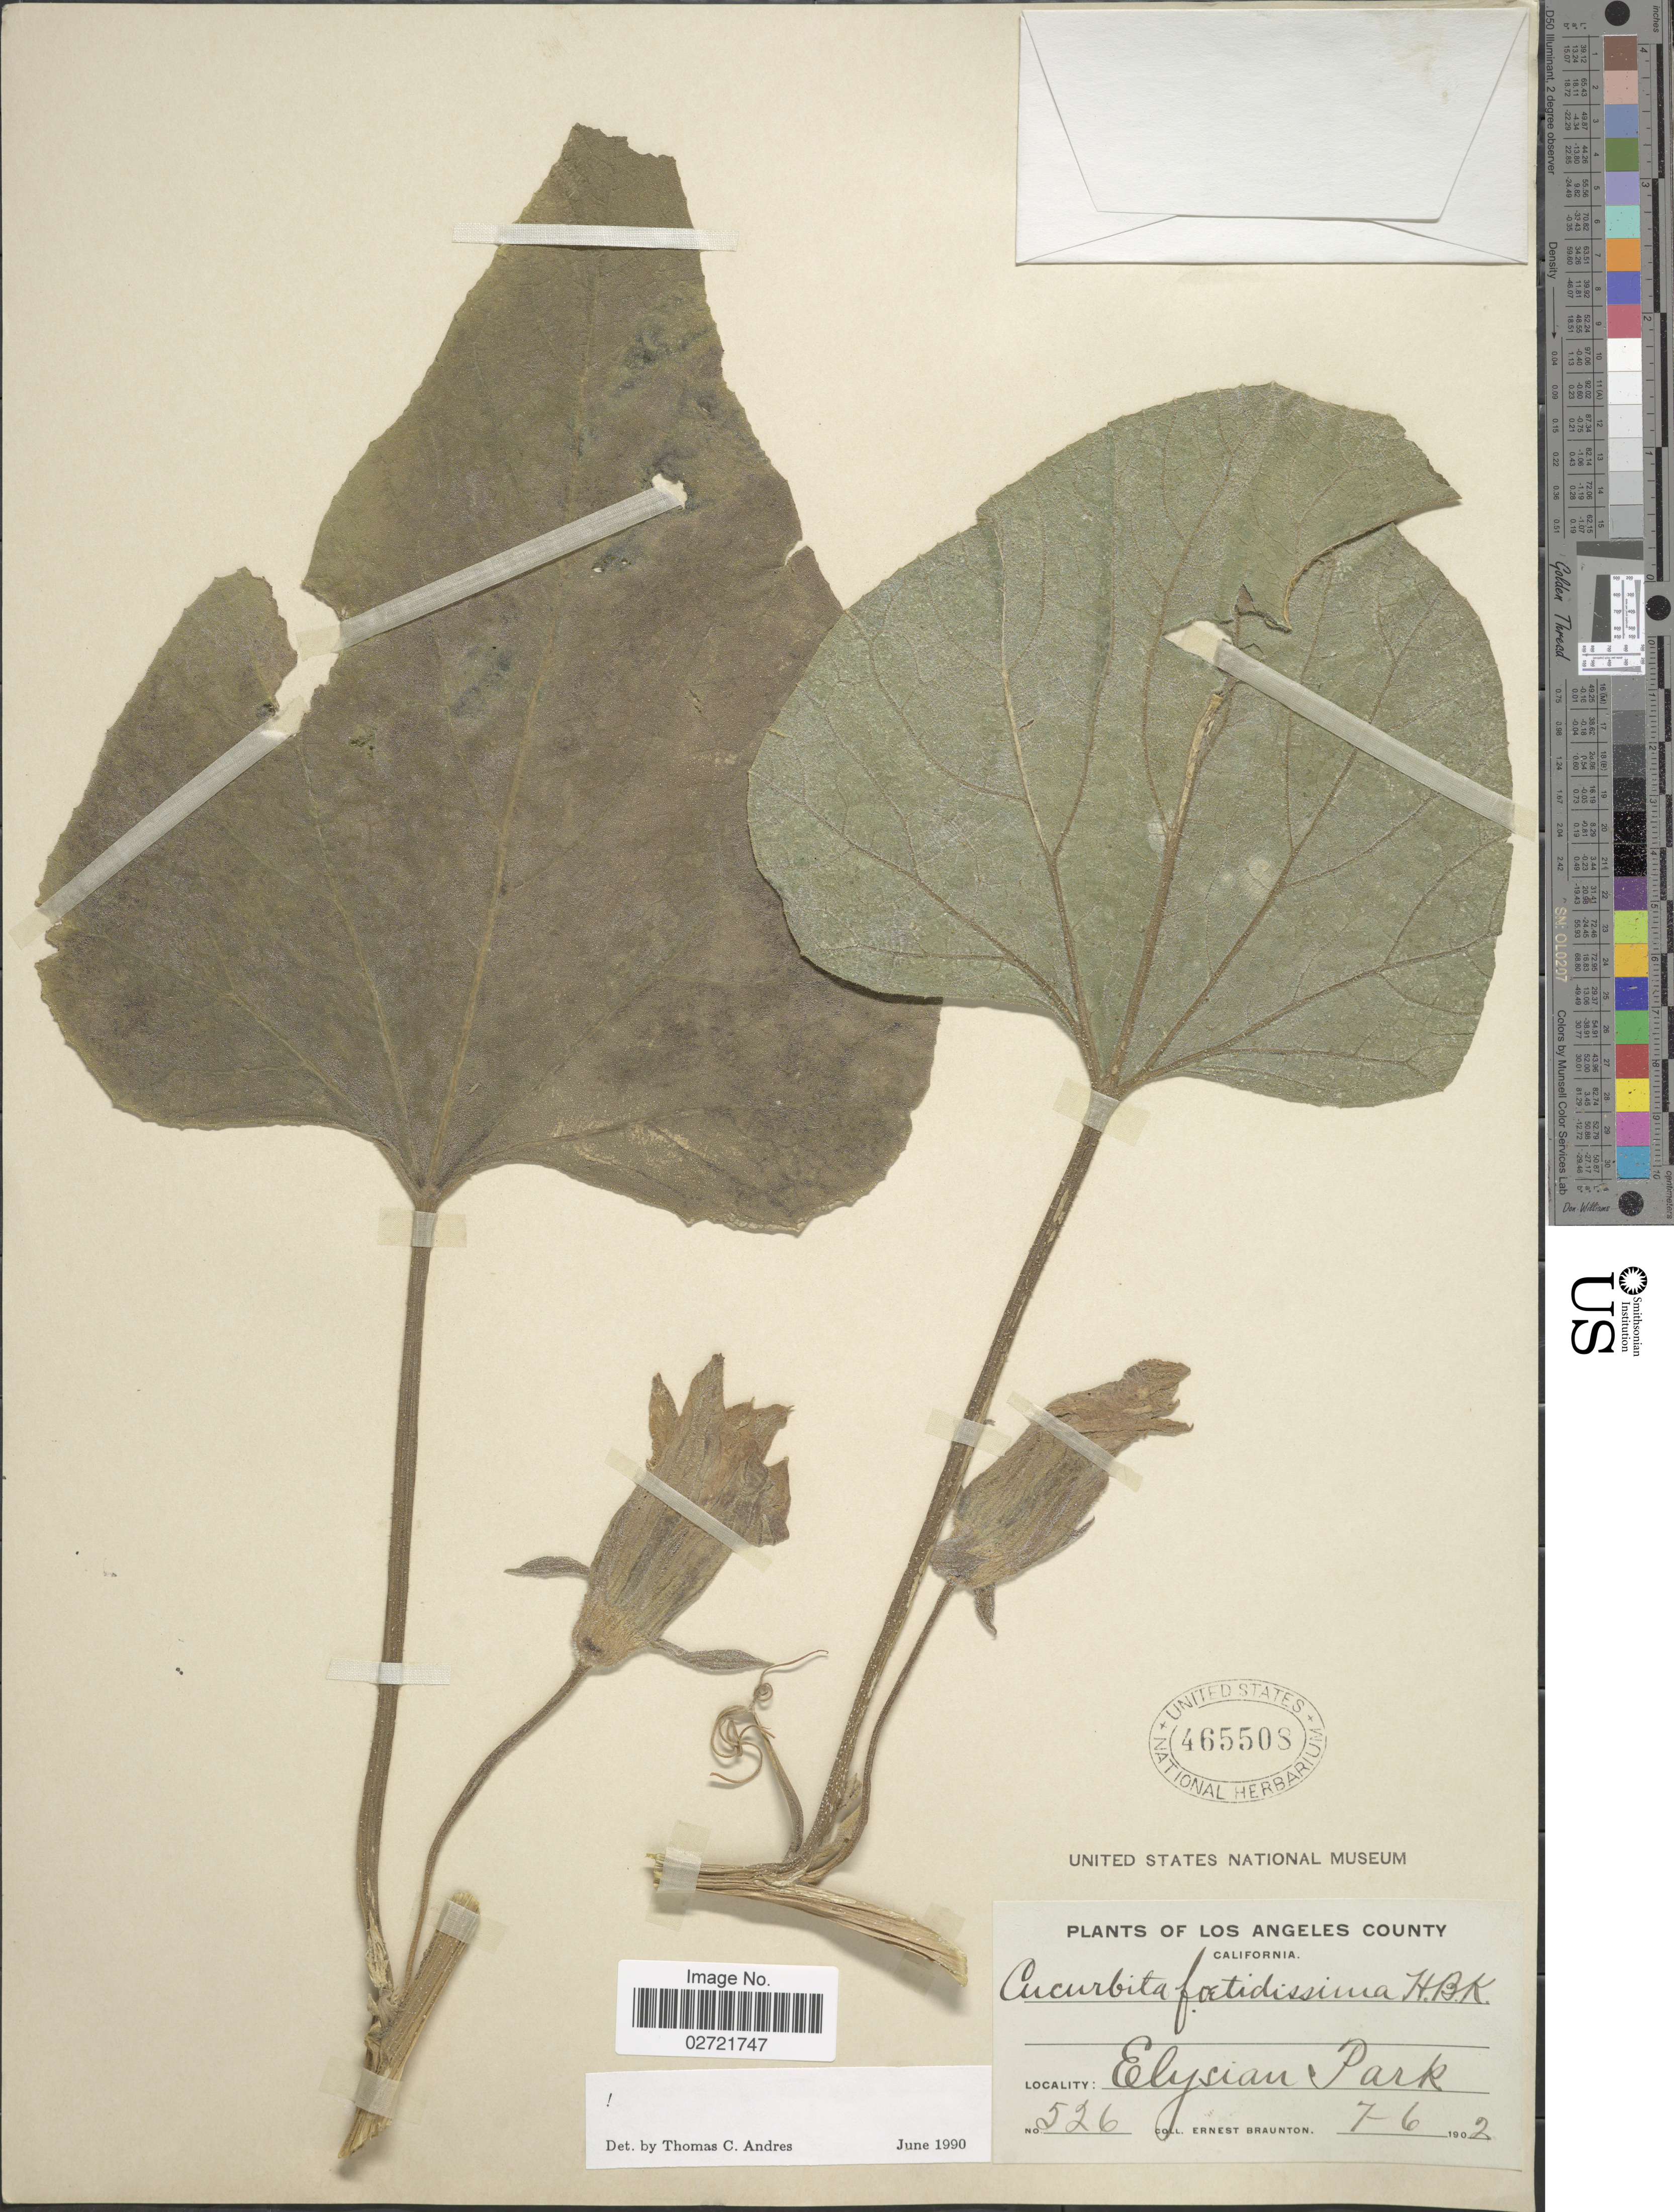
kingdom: Plantae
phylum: Tracheophyta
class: Magnoliopsida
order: Cucurbitales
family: Cucurbitaceae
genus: Cucurbita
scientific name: Cucurbita foetidissima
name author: Kunth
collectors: E. Braunton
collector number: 526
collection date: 1902-07-06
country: United States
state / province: California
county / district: Los Angeles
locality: Los Angeles County, Elysian Park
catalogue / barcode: US 465508